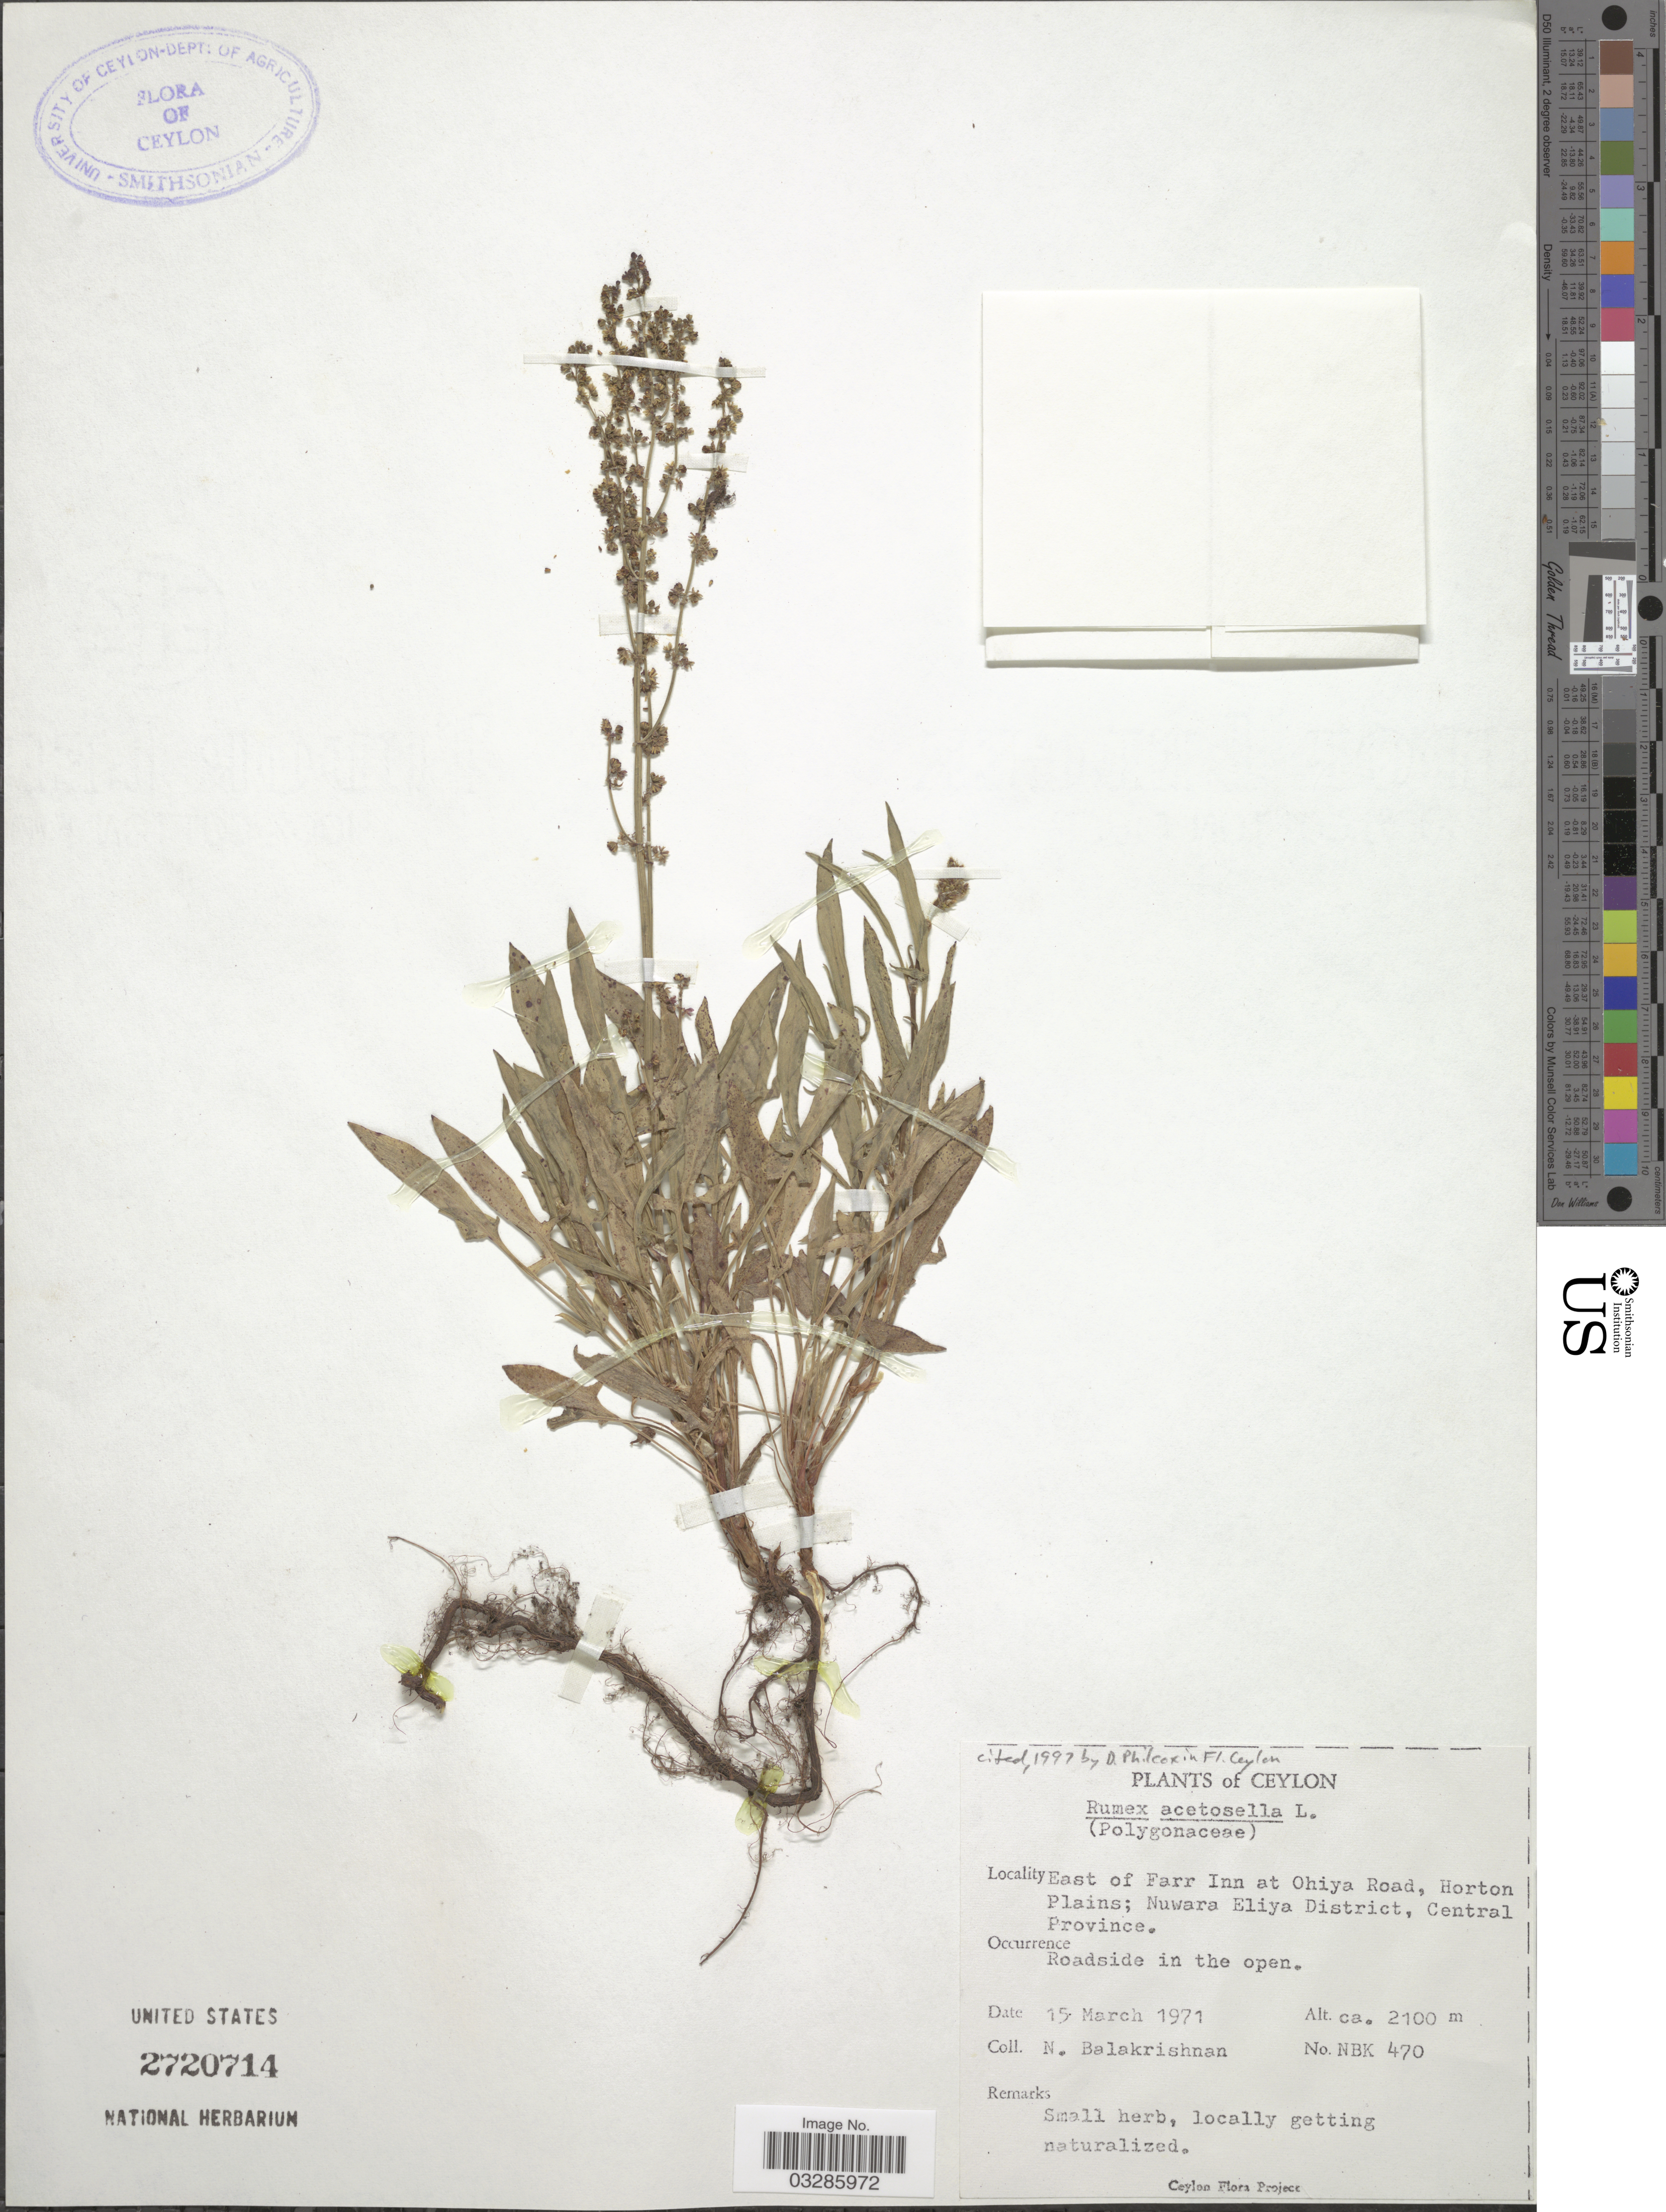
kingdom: Plantae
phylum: Tracheophyta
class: Magnoliopsida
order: Caryophyllales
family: Polygonaceae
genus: Rumex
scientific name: Rumex acetosella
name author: L.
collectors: N. Balakrishnan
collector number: NBK470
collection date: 1971-03-15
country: Sri Lanka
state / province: Central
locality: Ceylon, East of Farr Inn at Ohiya Road, Horton Plains; Nuwara Eliya District.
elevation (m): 2100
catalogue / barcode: US 2720714